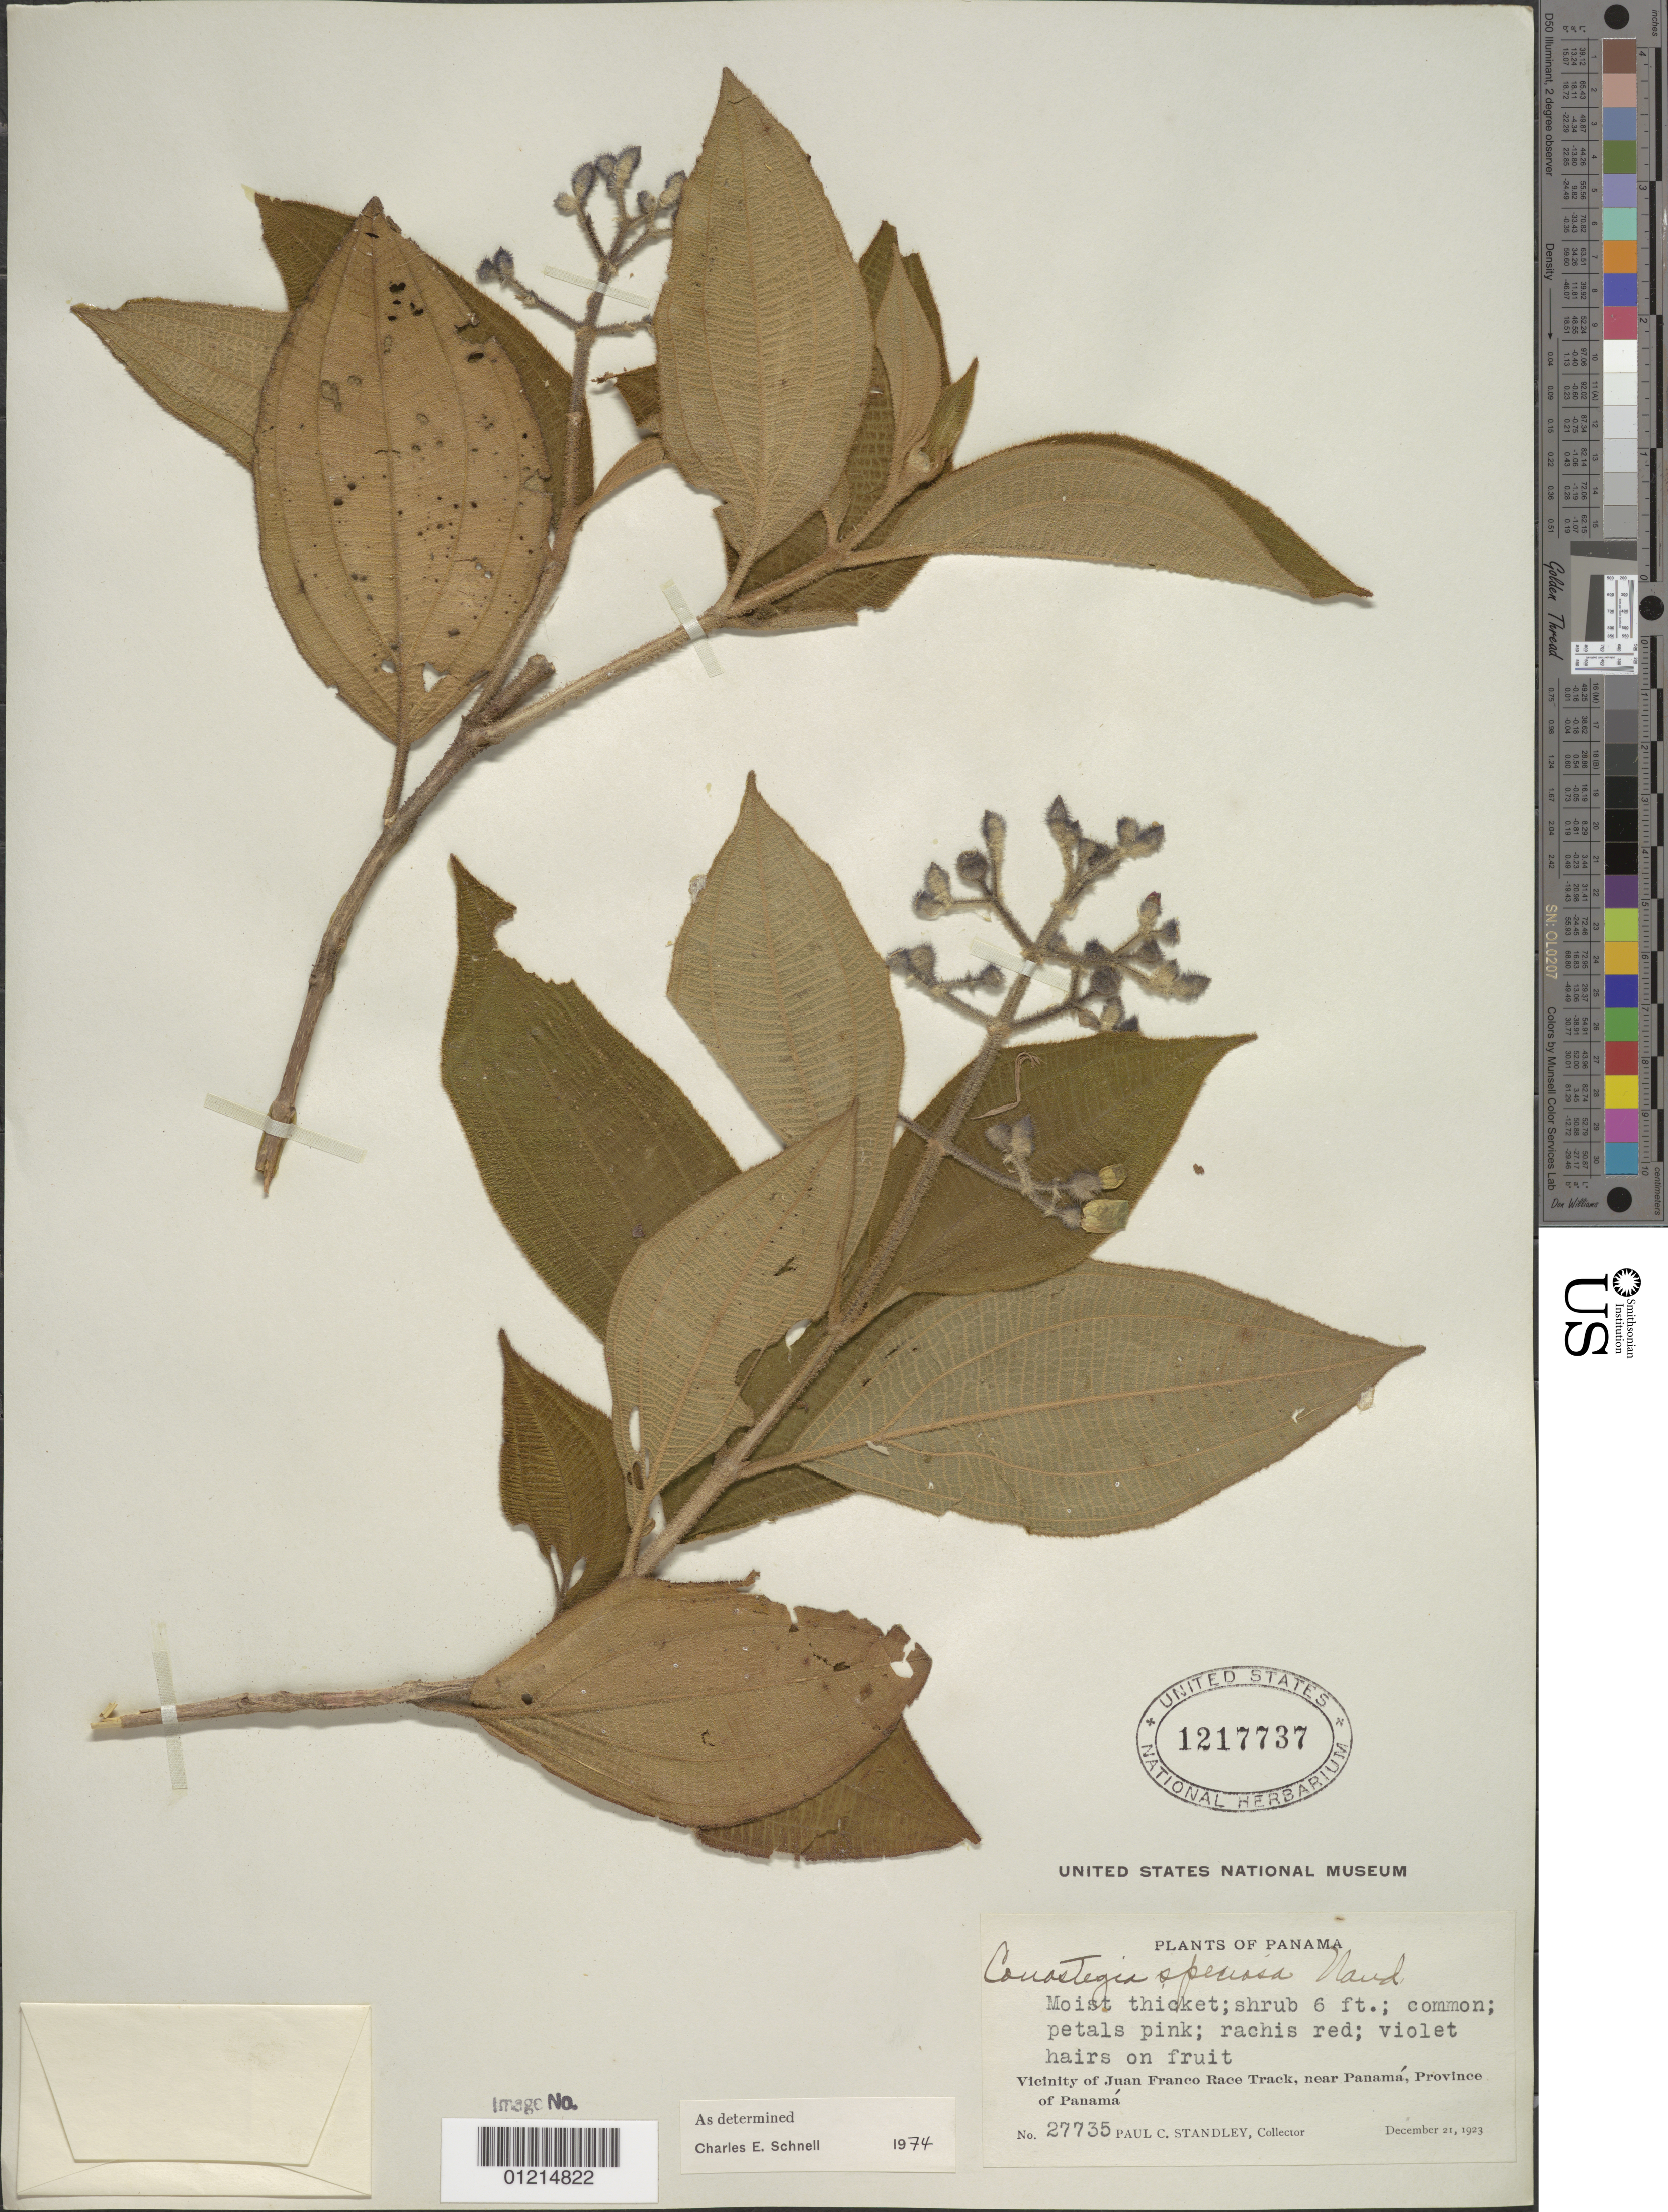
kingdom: Plantae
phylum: Tracheophyta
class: Magnoliopsida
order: Myrtales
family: Melastomataceae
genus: Conostegia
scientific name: Conostegia speciosa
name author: Naudin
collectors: P. C. Standley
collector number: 27735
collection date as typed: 21 Dec 1923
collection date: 1923-12-21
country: Panama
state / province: Panamá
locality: Vicinity of Juan Franco Race Track, near Panama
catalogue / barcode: US 1217737